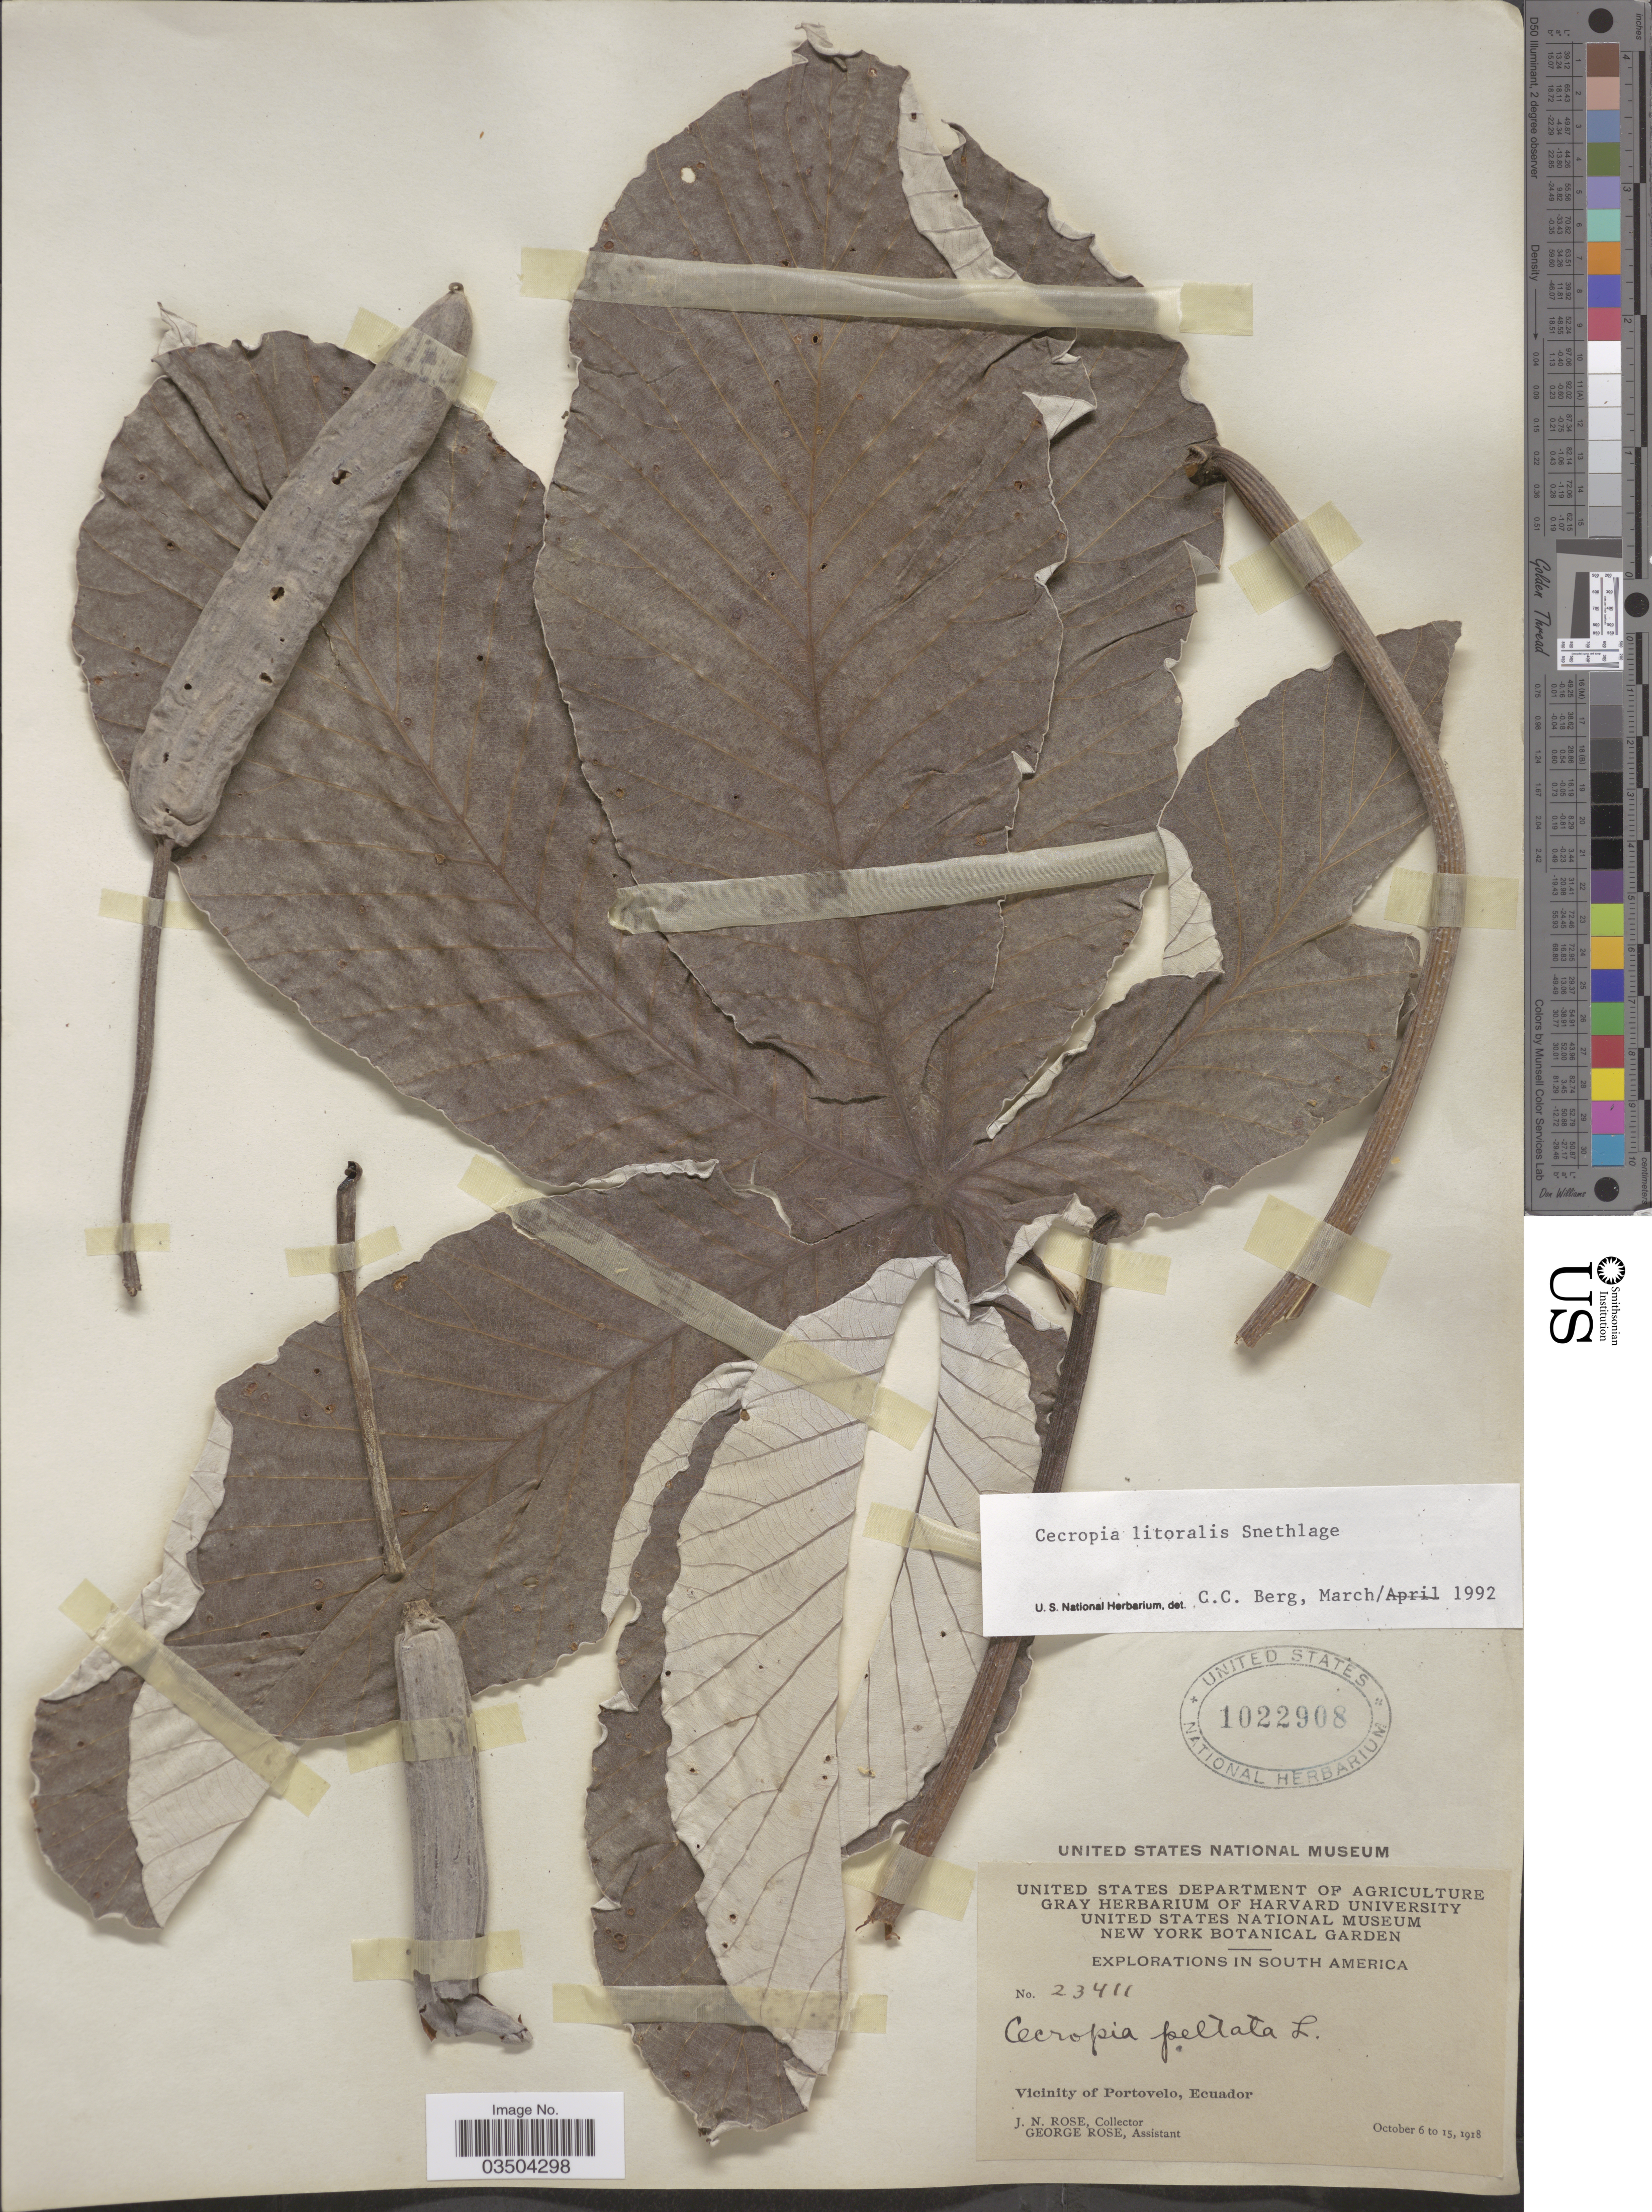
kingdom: Plantae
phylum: Tracheophyta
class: Magnoliopsida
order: Rosales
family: Urticaceae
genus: Cecropia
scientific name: Cecropia litoralis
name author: Snethl.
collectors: J. N. Rose & G. Rose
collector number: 23411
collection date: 1918-10-06/1918-10-15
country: Ecuador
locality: Vicinity of Portovelo.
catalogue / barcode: US 1022908